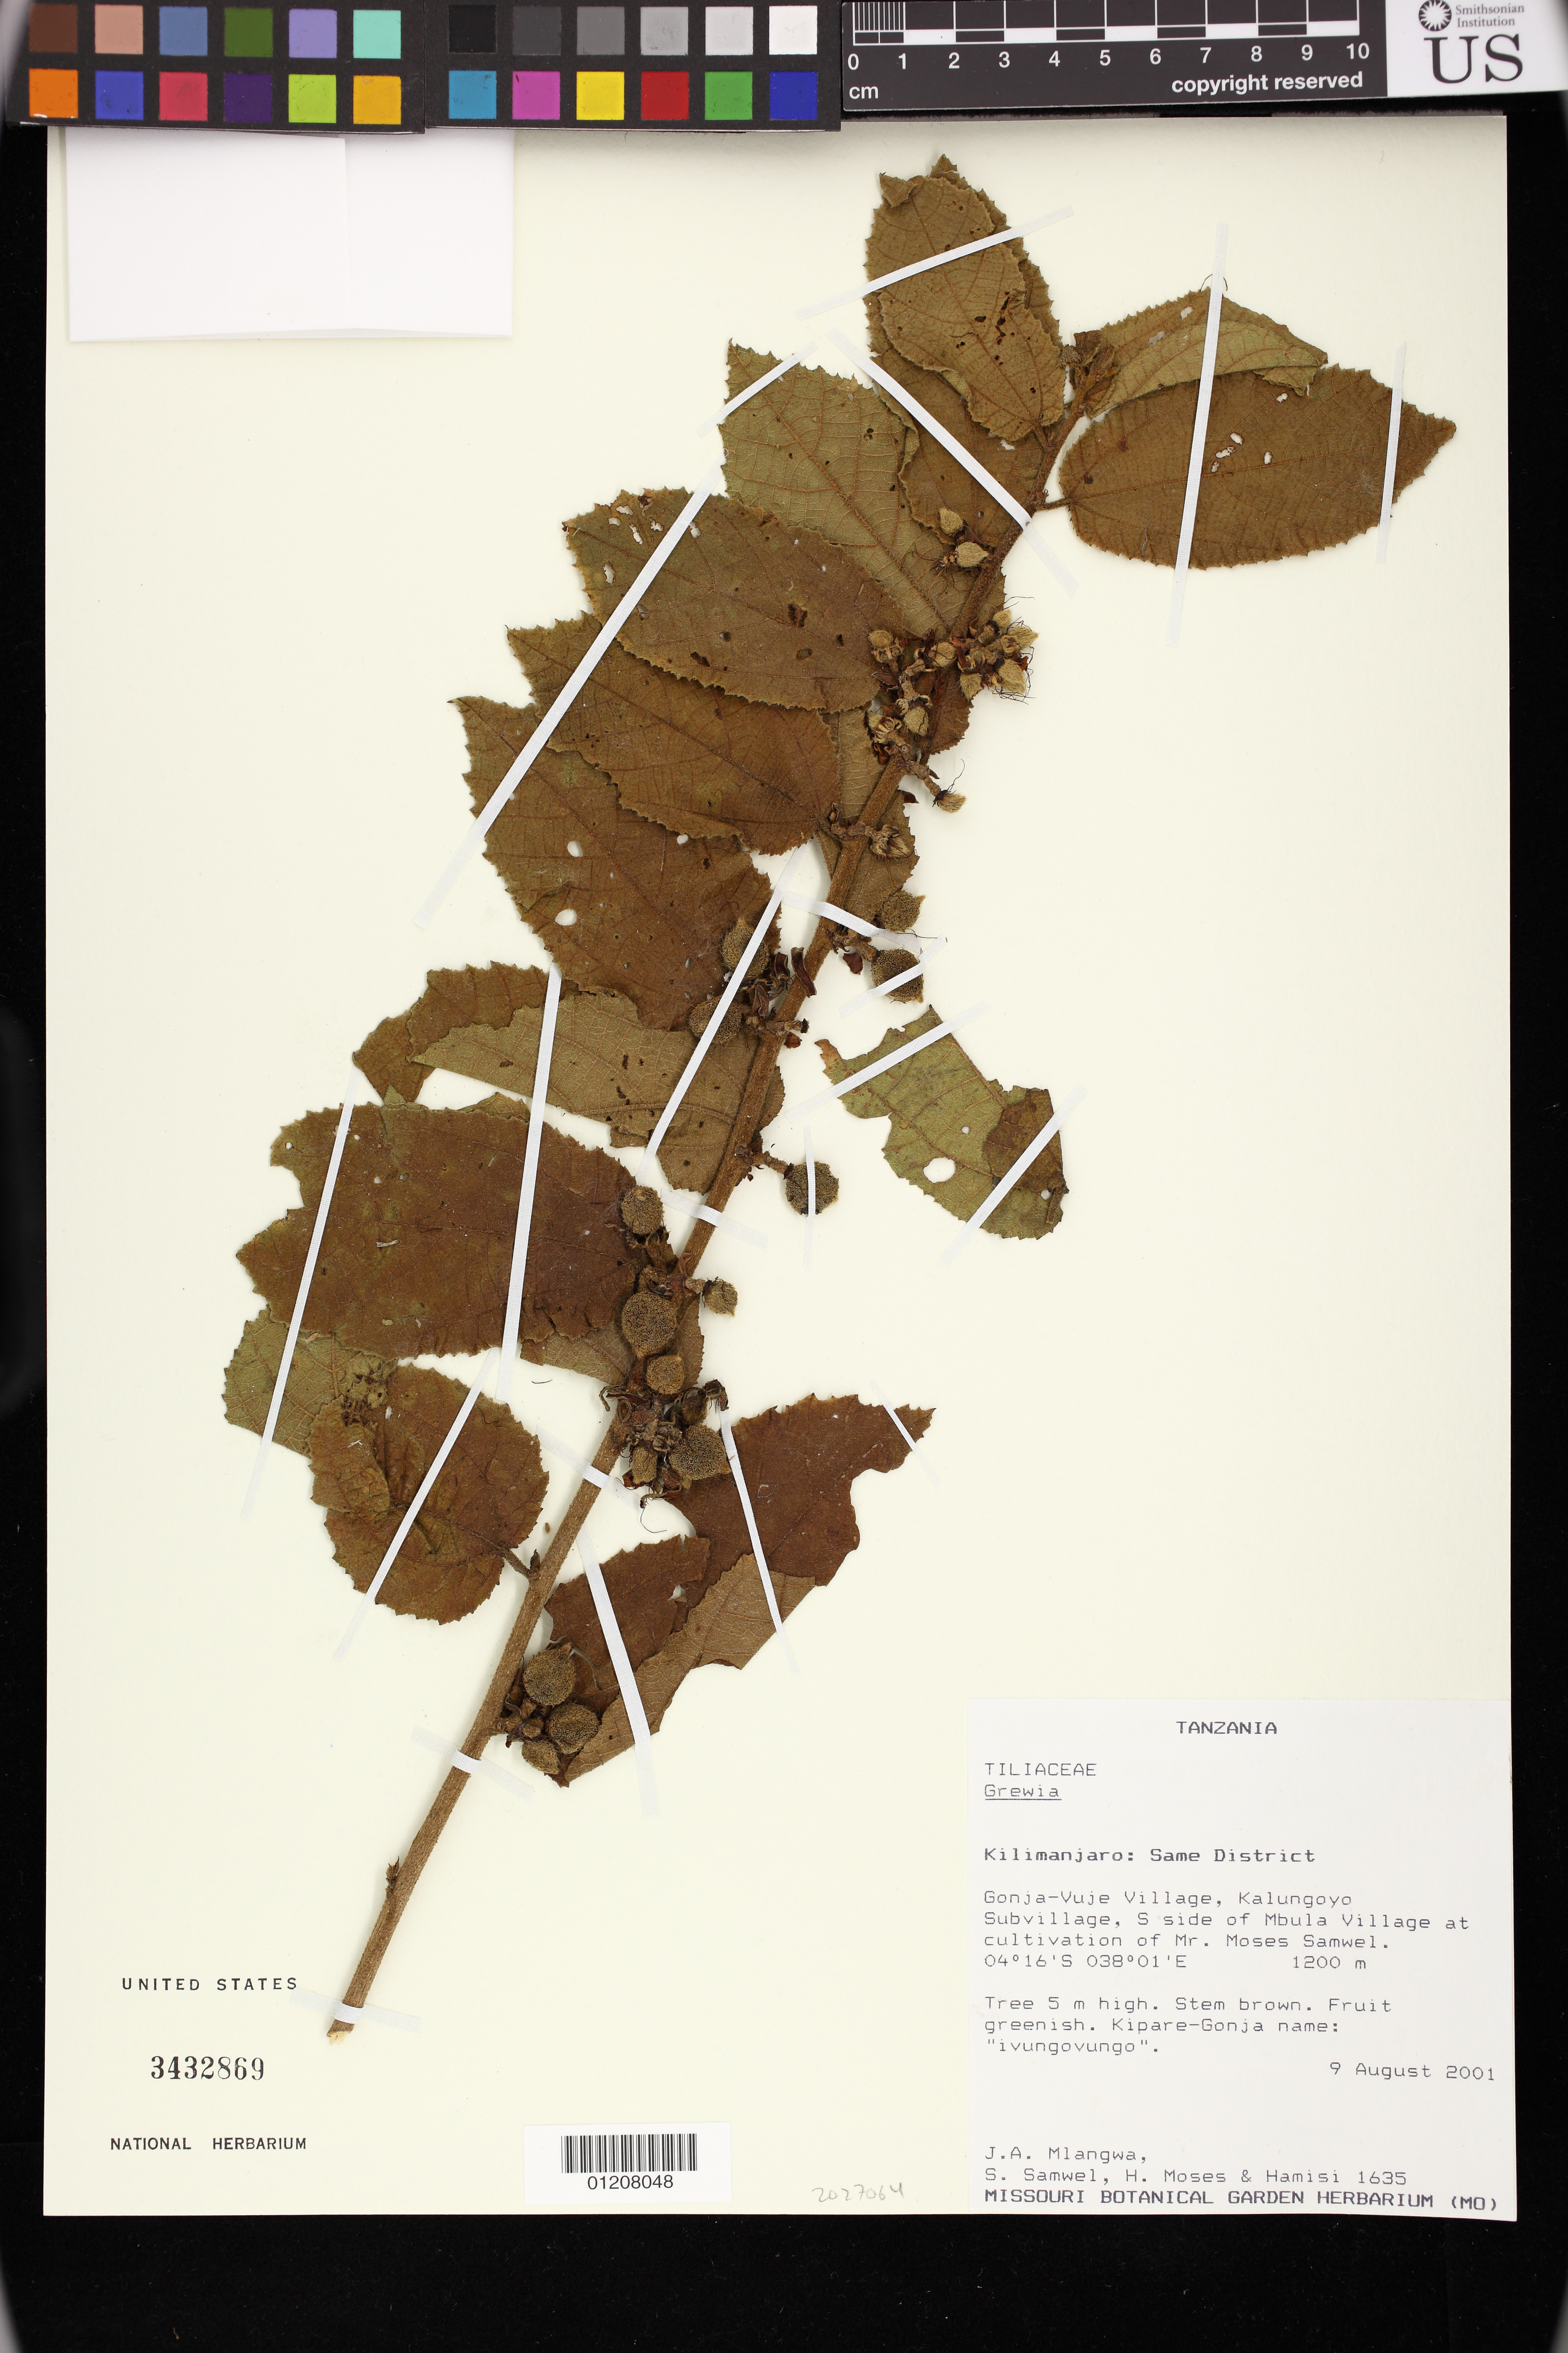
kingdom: Plantae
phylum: Tracheophyta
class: Magnoliopsida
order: Malvales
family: Malvaceae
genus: Grewia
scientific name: Grewia sp.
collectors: J. Mlangwa, S. Samwel, A. Moses & Hamisi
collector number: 1635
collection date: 2001-08-09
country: Tanzania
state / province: Kilimanjaro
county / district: Same District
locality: Gonja-Vuje Village, Kalungoyo Subvillage, S side of Mbula Village at cultivation of Mr. Moses Samwel.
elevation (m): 1200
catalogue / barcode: US 3432869